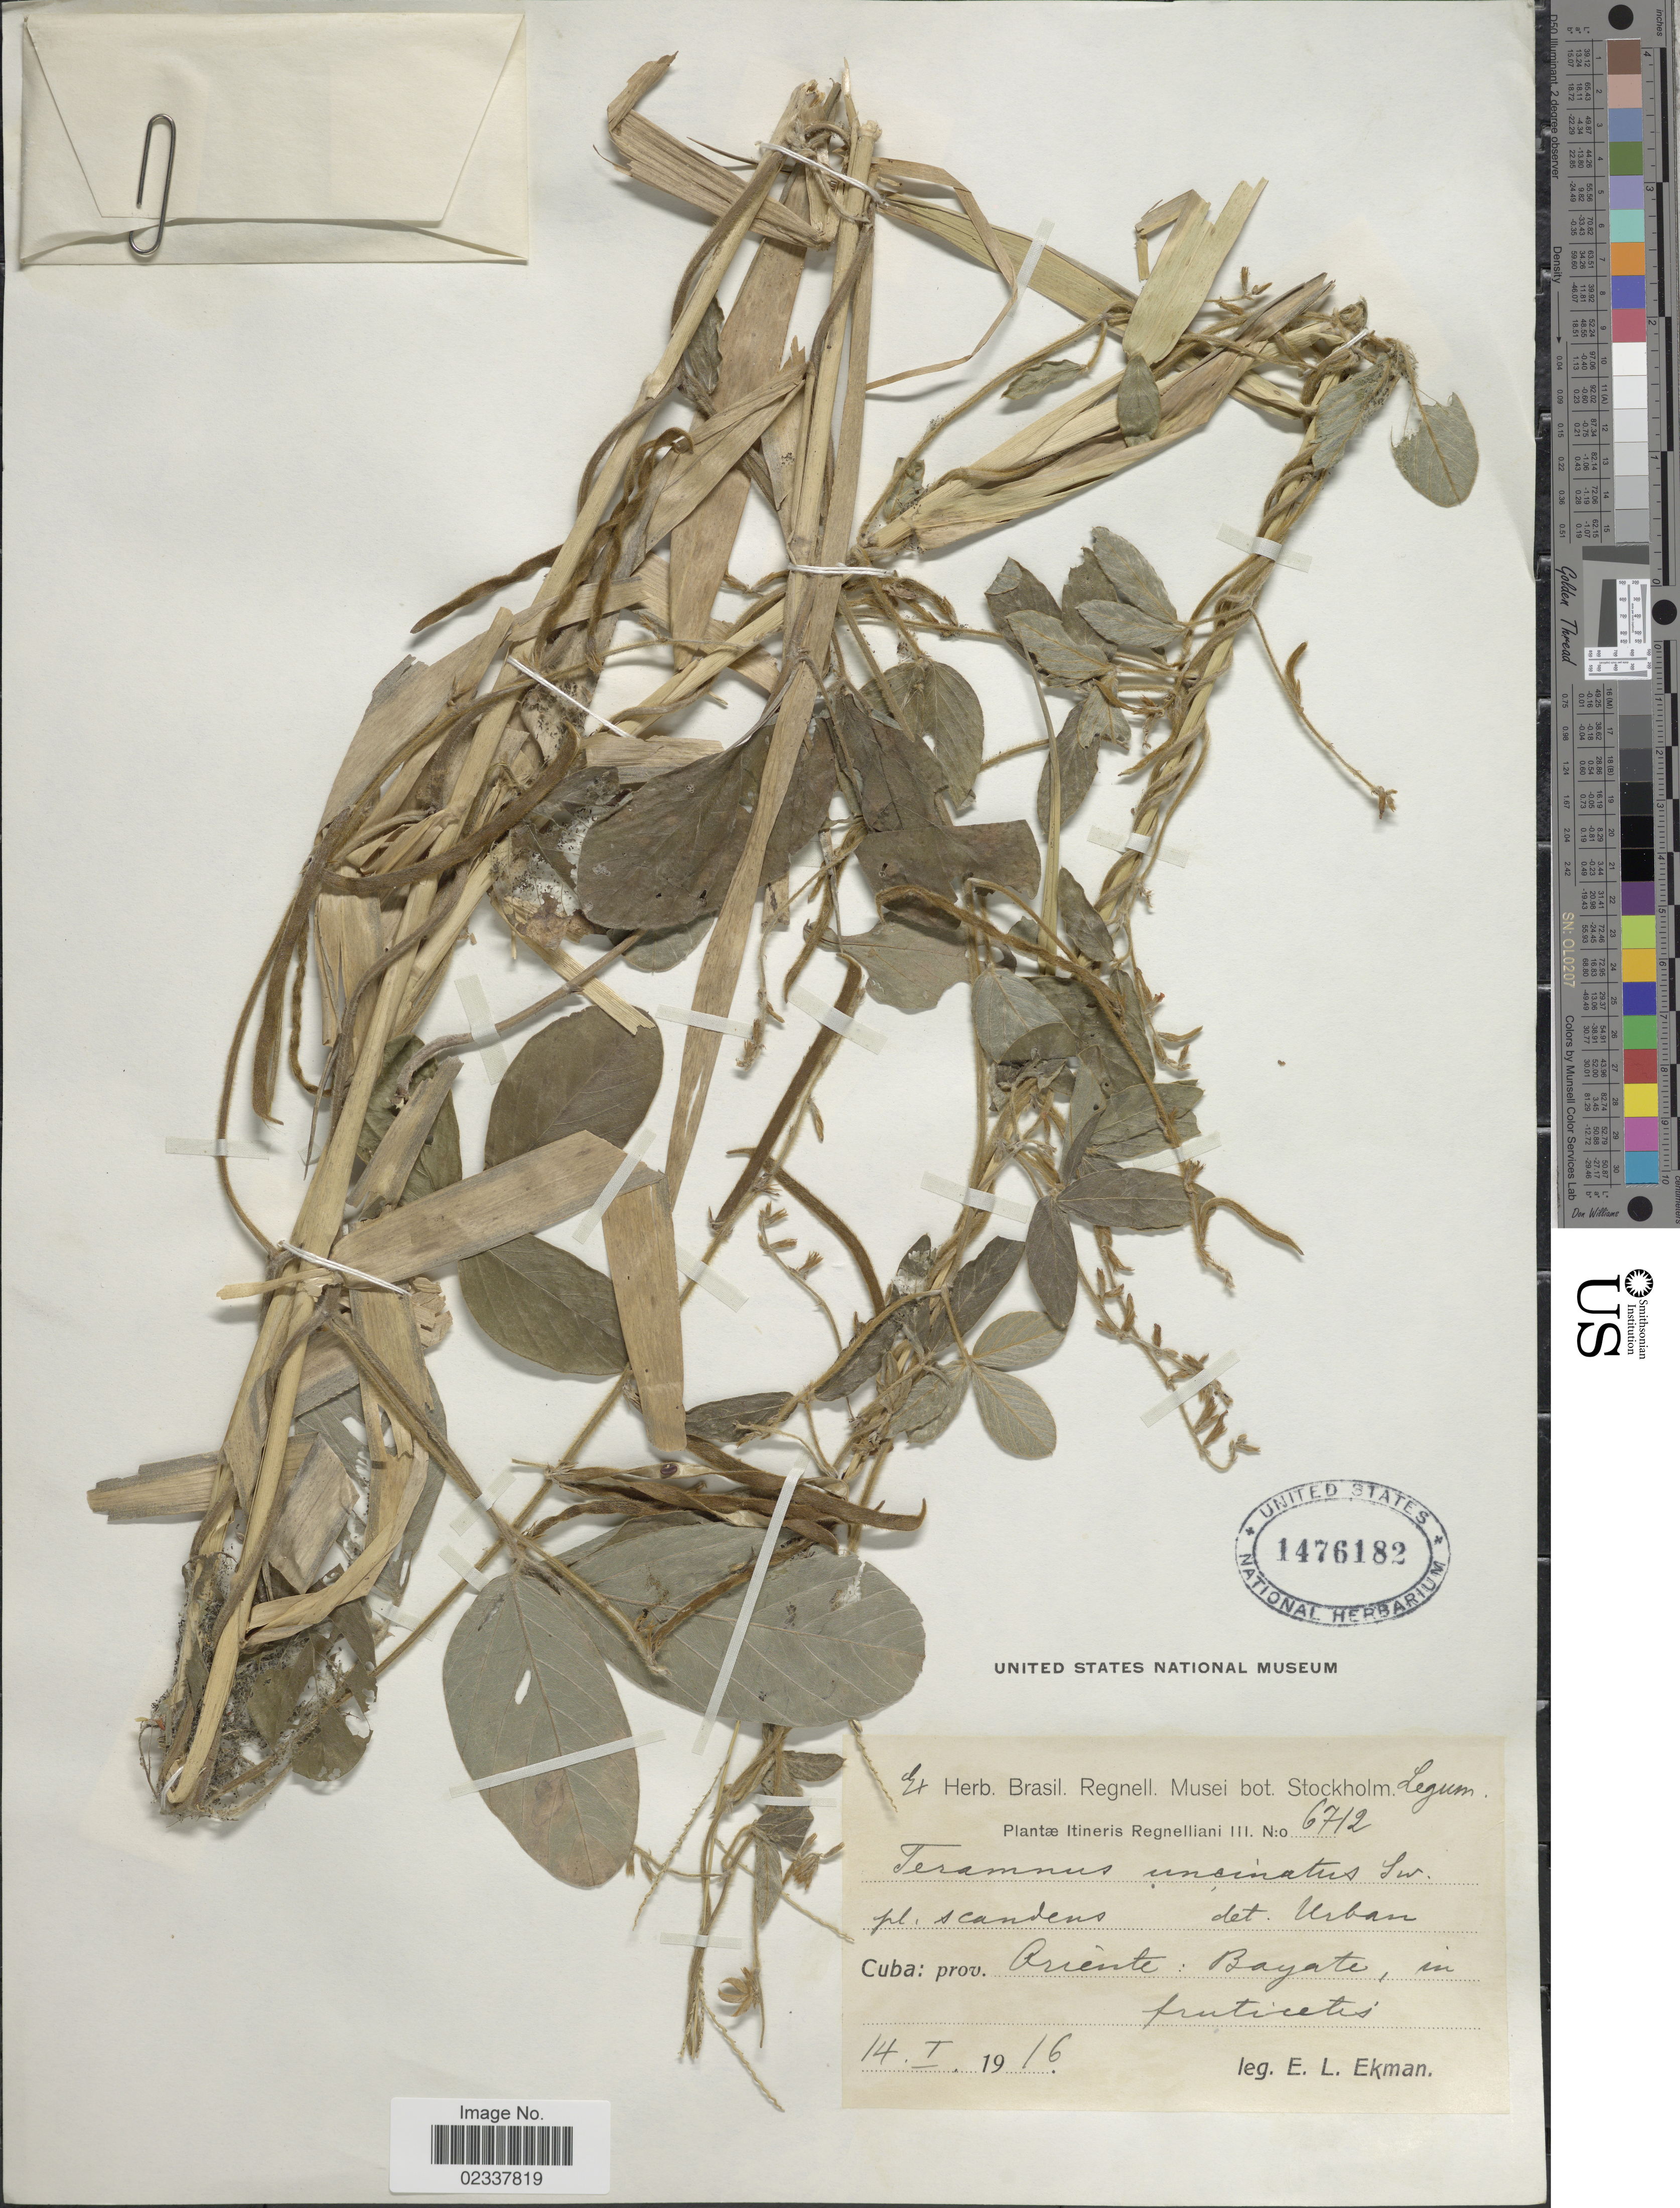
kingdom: Plantae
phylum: Tracheophyta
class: Magnoliopsida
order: Fabales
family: Fabaceae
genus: Teramnus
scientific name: Teramnus uncinatus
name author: (L.) Sw.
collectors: E. L. Ekman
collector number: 6712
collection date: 1916-01-14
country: Cuba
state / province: Oriente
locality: Bayate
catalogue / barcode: US 1476182